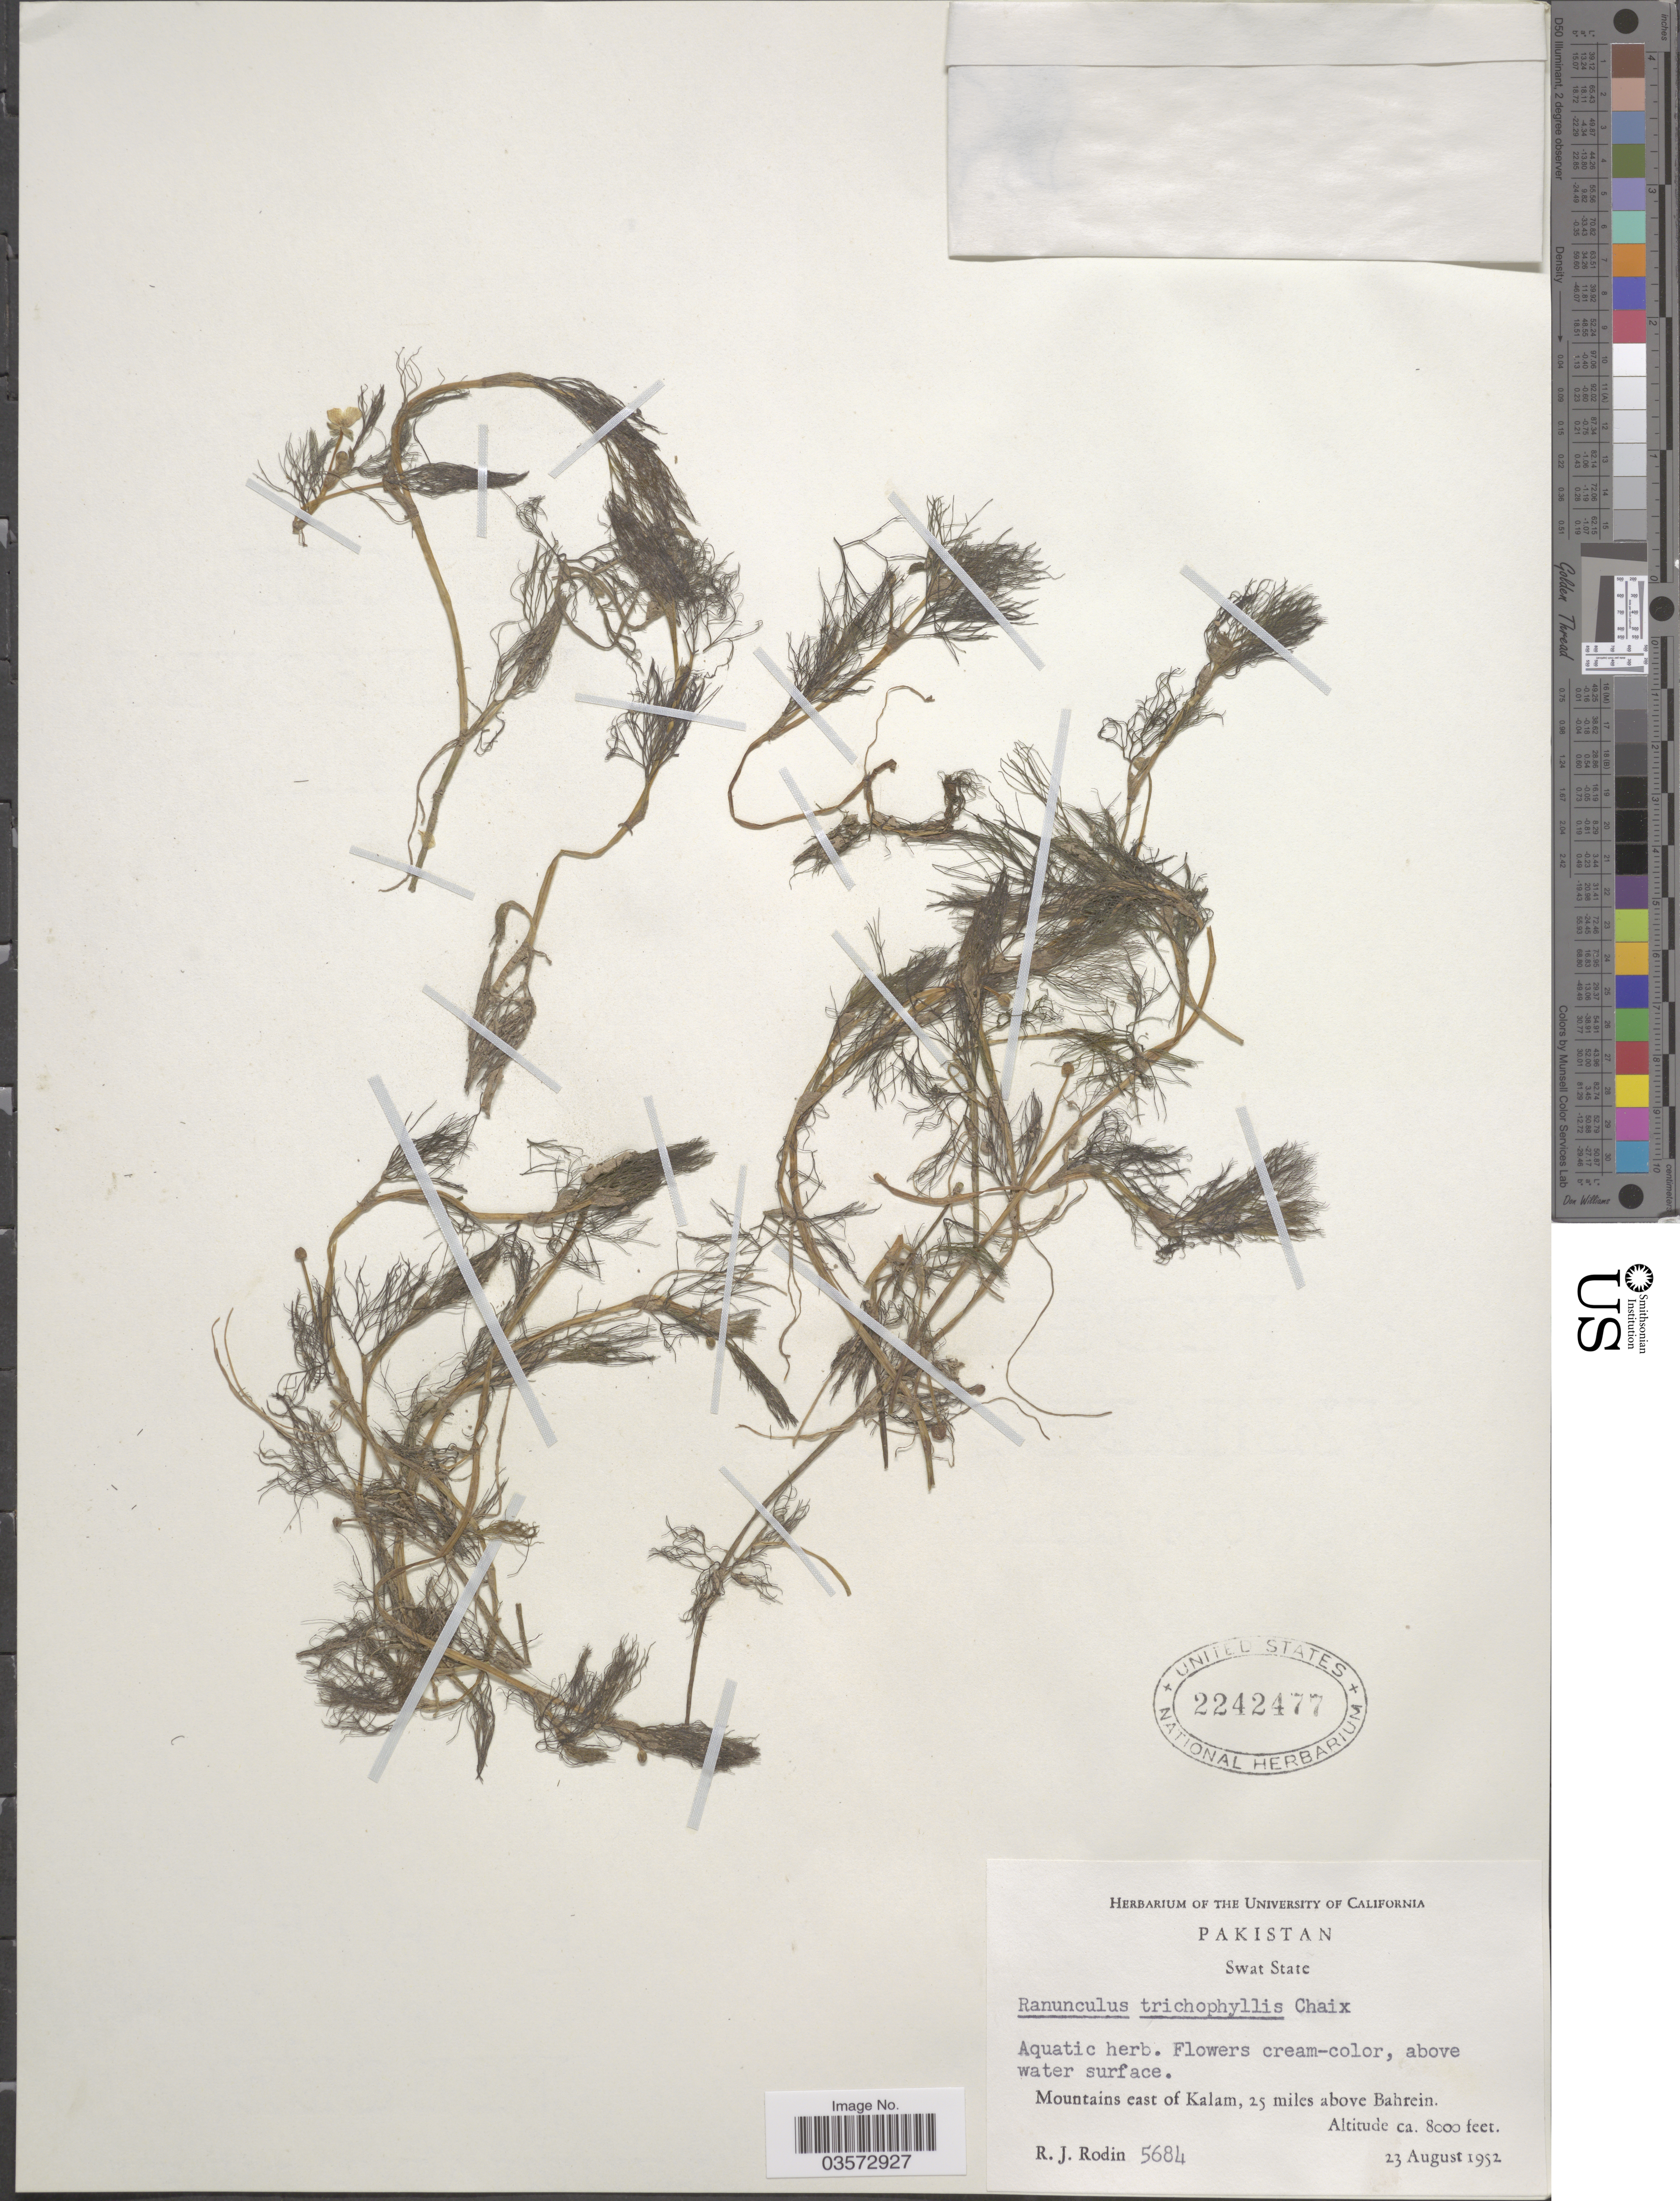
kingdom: Plantae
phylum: Tracheophyta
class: Magnoliopsida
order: Ranunculales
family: Ranunculaceae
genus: Ranunculus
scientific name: Ranunculus trichophyllus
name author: Chaix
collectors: R. J. Rodin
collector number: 5684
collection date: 1952-08-23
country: Pakistan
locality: Swat State. Mountains east of Kalam, 25 miles above Bahrein.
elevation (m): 2438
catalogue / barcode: US 2242477